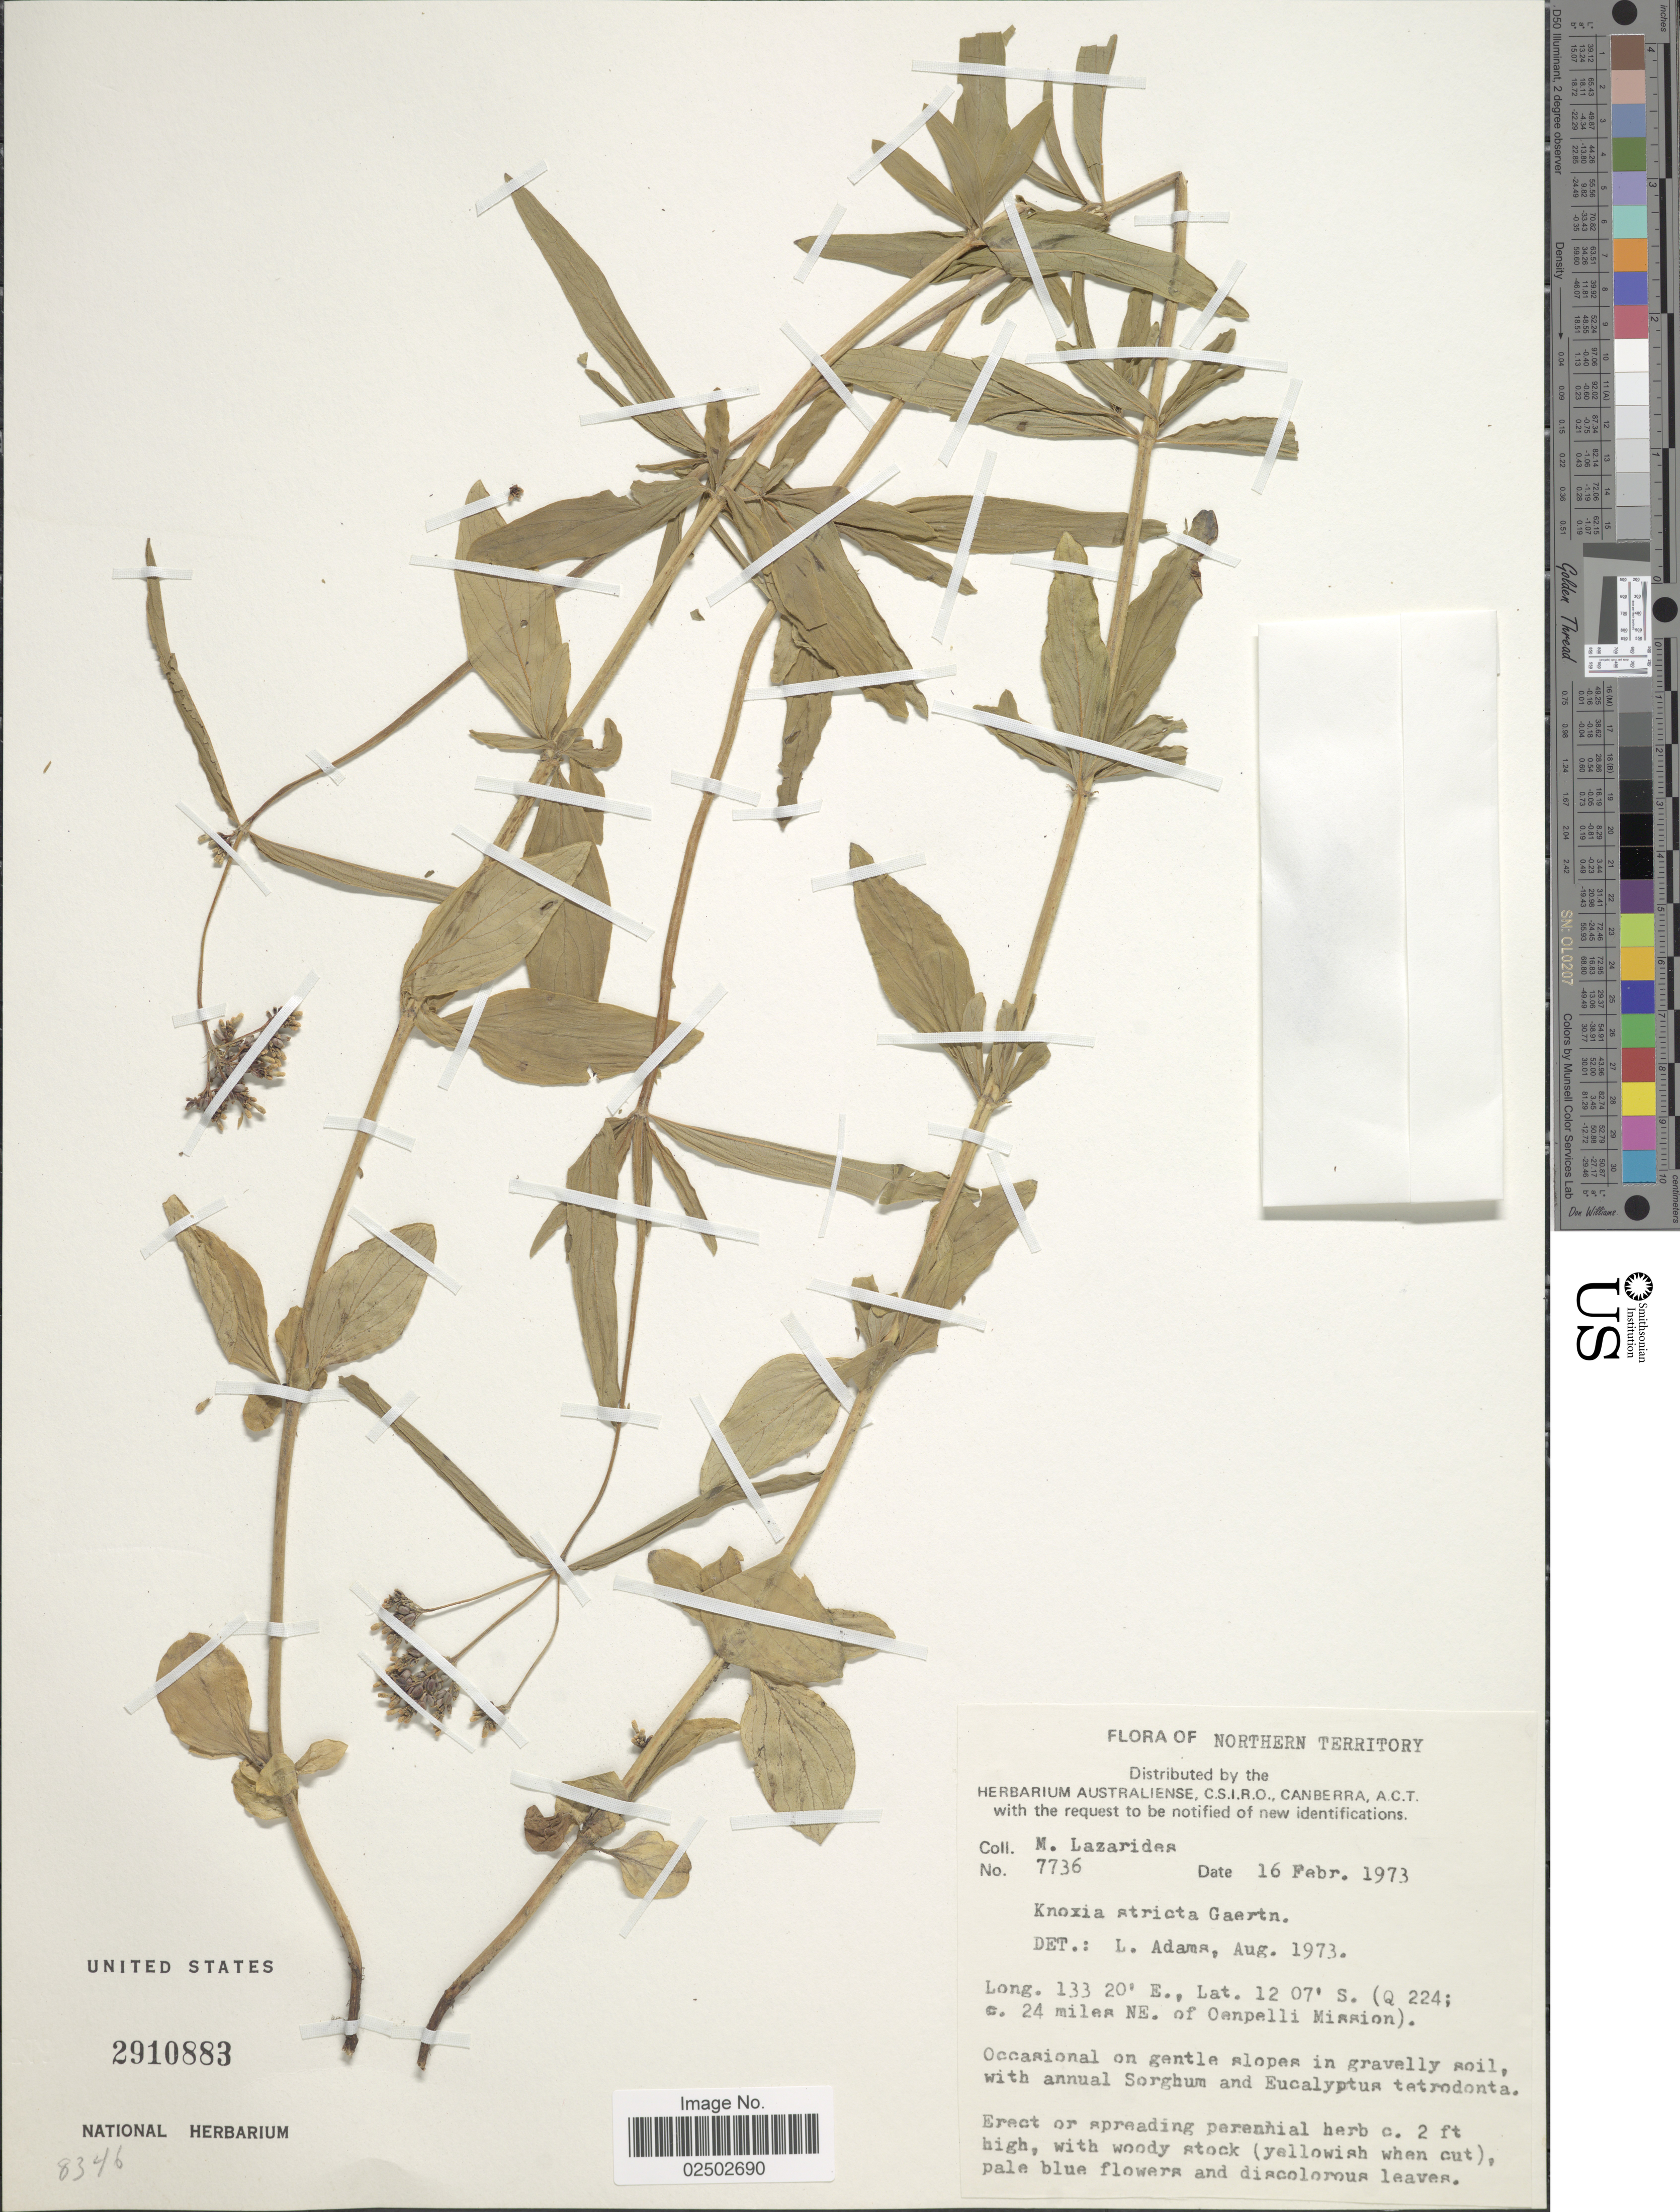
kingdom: Plantae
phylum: Tracheophyta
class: Magnoliopsida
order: Gentianales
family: Rubiaceae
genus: Knoxia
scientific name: Knoxia stricta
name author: Gaertn.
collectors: M. Lazarides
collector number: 7736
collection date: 1973-02-16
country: Australia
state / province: Northern Territory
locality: Q 224; c. 24 miles NE. of Oenpelli Mission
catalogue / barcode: US 2910883